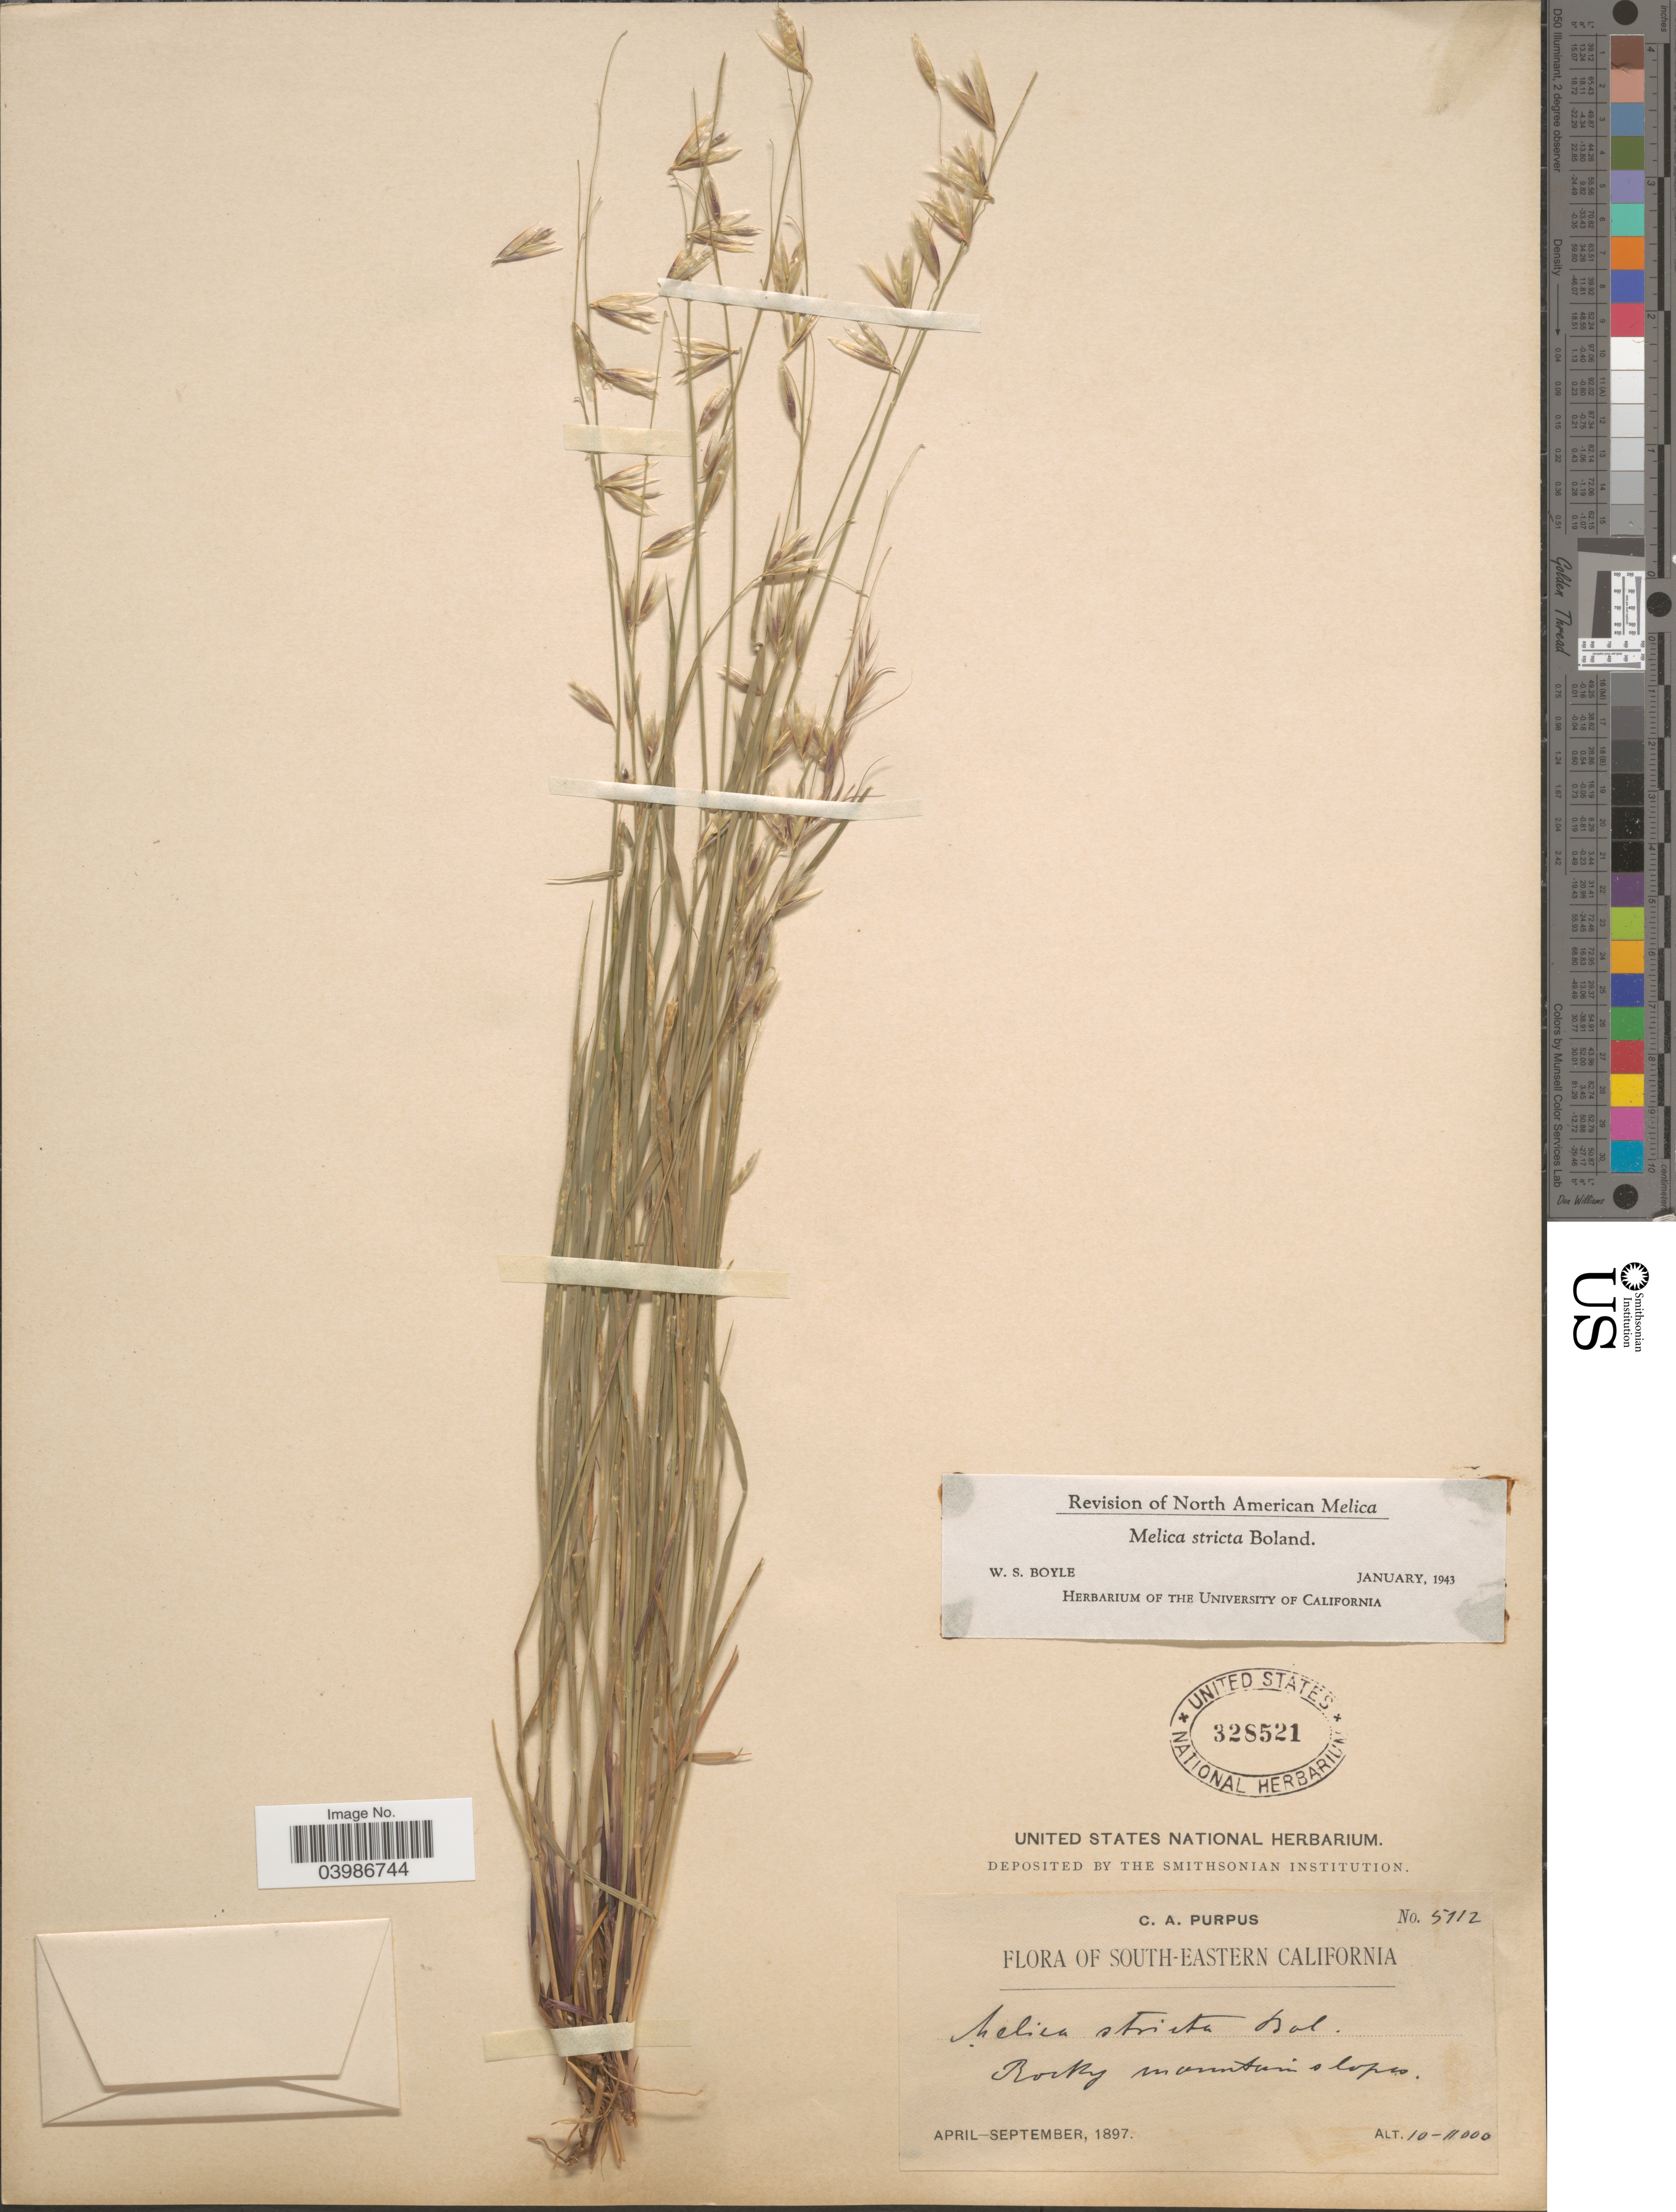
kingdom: Plantae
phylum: Tracheophyta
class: Liliopsida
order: Poales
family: Poaceae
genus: Melica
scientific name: Melica stricta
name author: Bol.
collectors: C. A. Purpus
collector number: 5112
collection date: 1897-04/1897-09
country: United States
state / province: California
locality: South-Eastern California. Rocky mountain slopes.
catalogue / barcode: US 328521